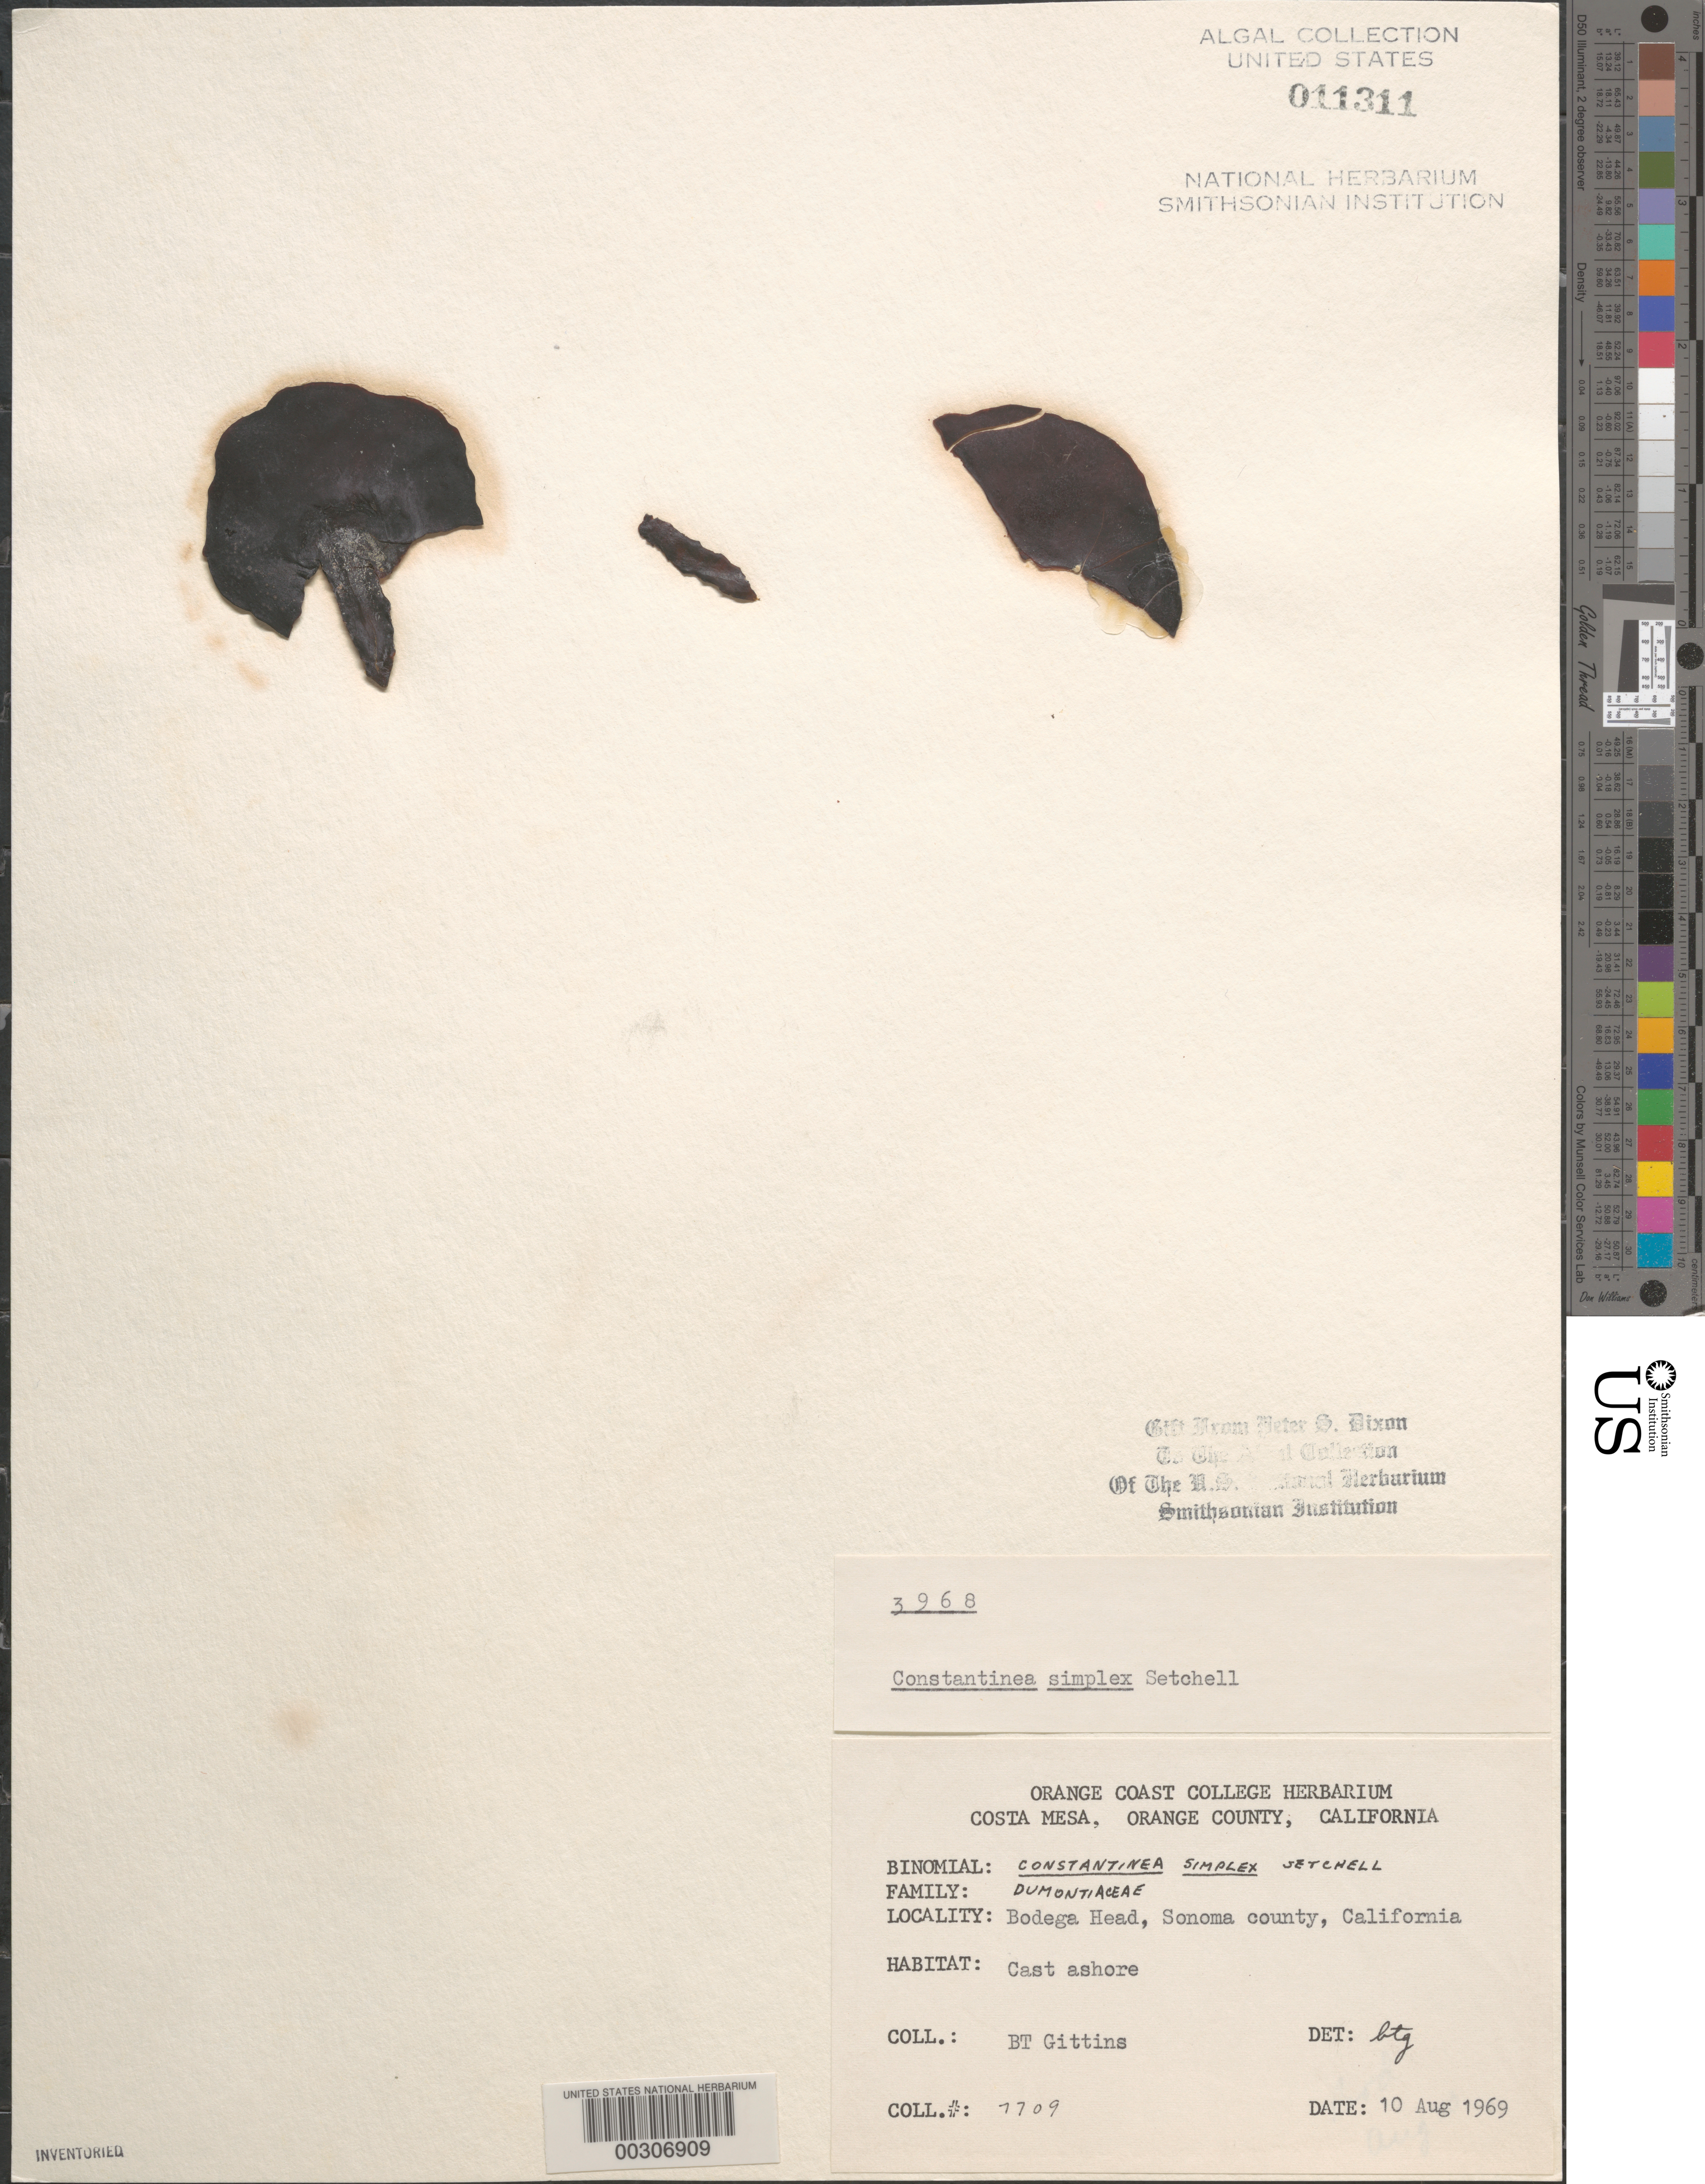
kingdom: Plantae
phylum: Rhodophyta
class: Florideophyceae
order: Gigartinales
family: Dumontiaceae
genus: Constantinea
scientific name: Constantinea simplex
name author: Setch.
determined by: Gittins, B. T.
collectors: B. Gittins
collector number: BTG 7709 & PSD 3968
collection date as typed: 10 Aug 1969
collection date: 1969-08-10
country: United States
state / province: California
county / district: Sonoma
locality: Bodega Head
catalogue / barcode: US 11311